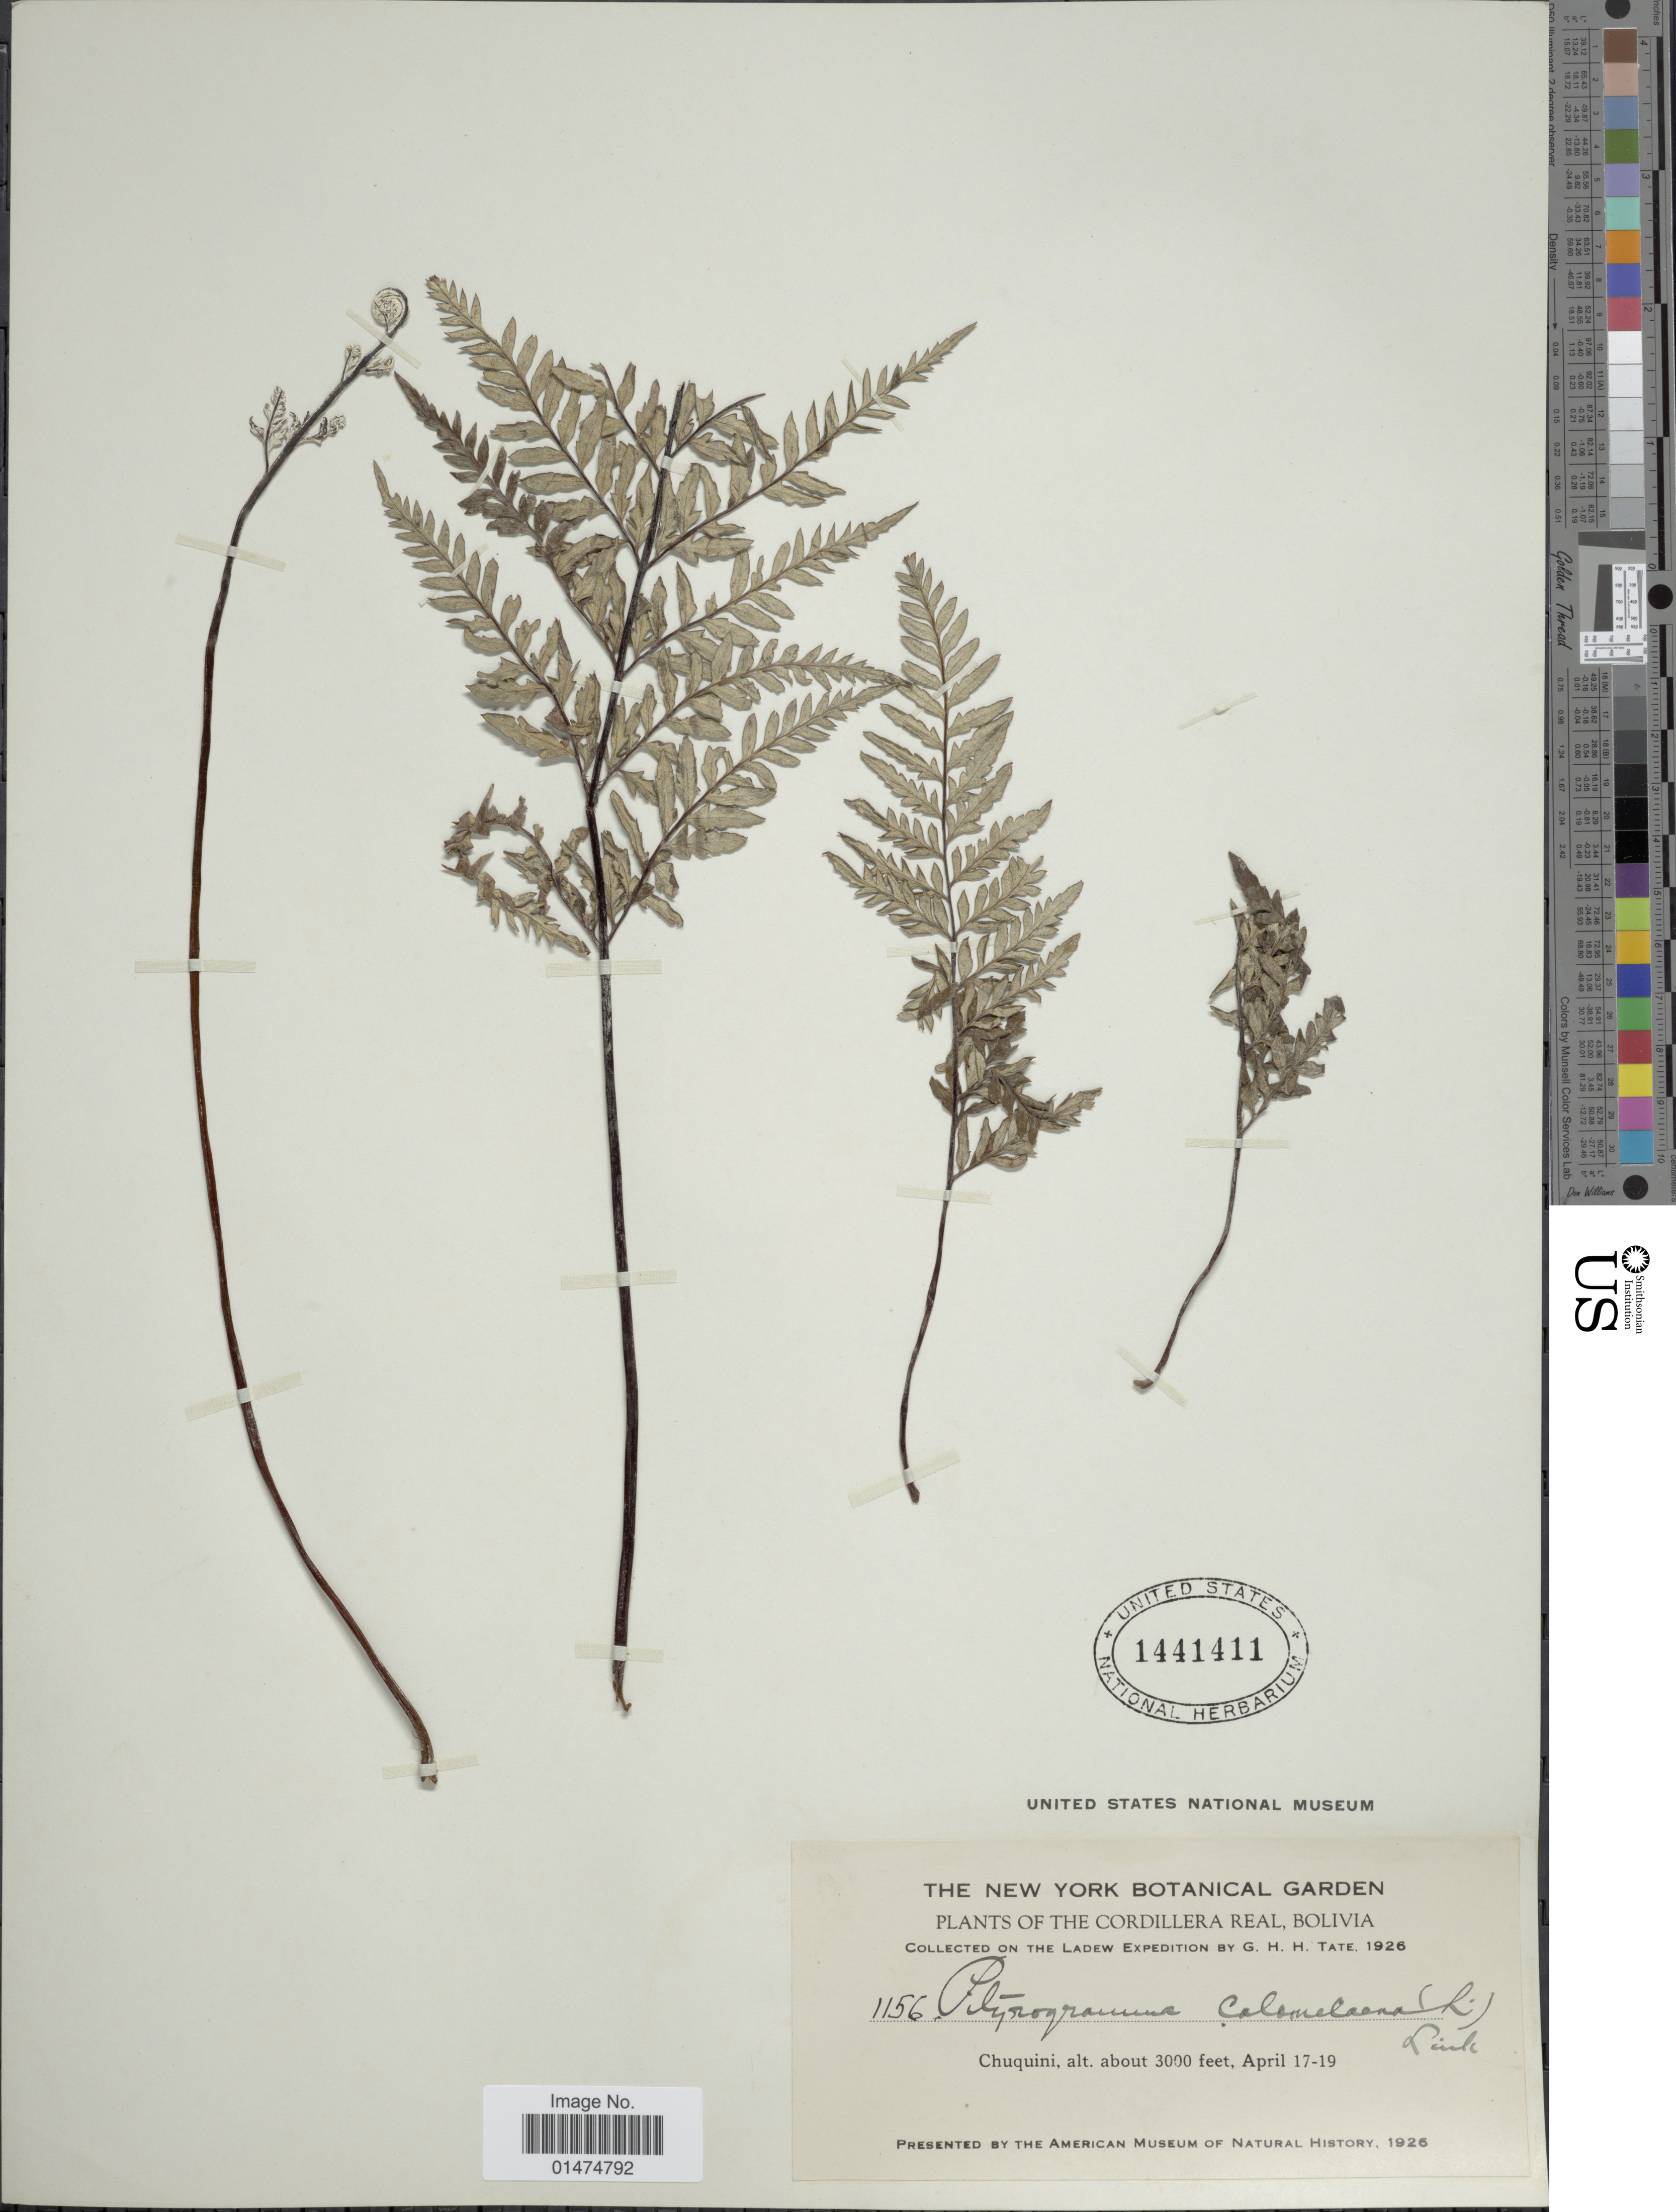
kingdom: Plantae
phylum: Tracheophyta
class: Polypodiopsida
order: Polypodiales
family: Pteridaceae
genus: Pityrogramma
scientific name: Pityrogramma calomelanos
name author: (L.) Link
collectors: G. Tate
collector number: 1156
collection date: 1926-04-17/1926-04-19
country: Bolivia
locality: Chuquini. The Ladew Expedition.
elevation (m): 914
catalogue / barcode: US 1441411